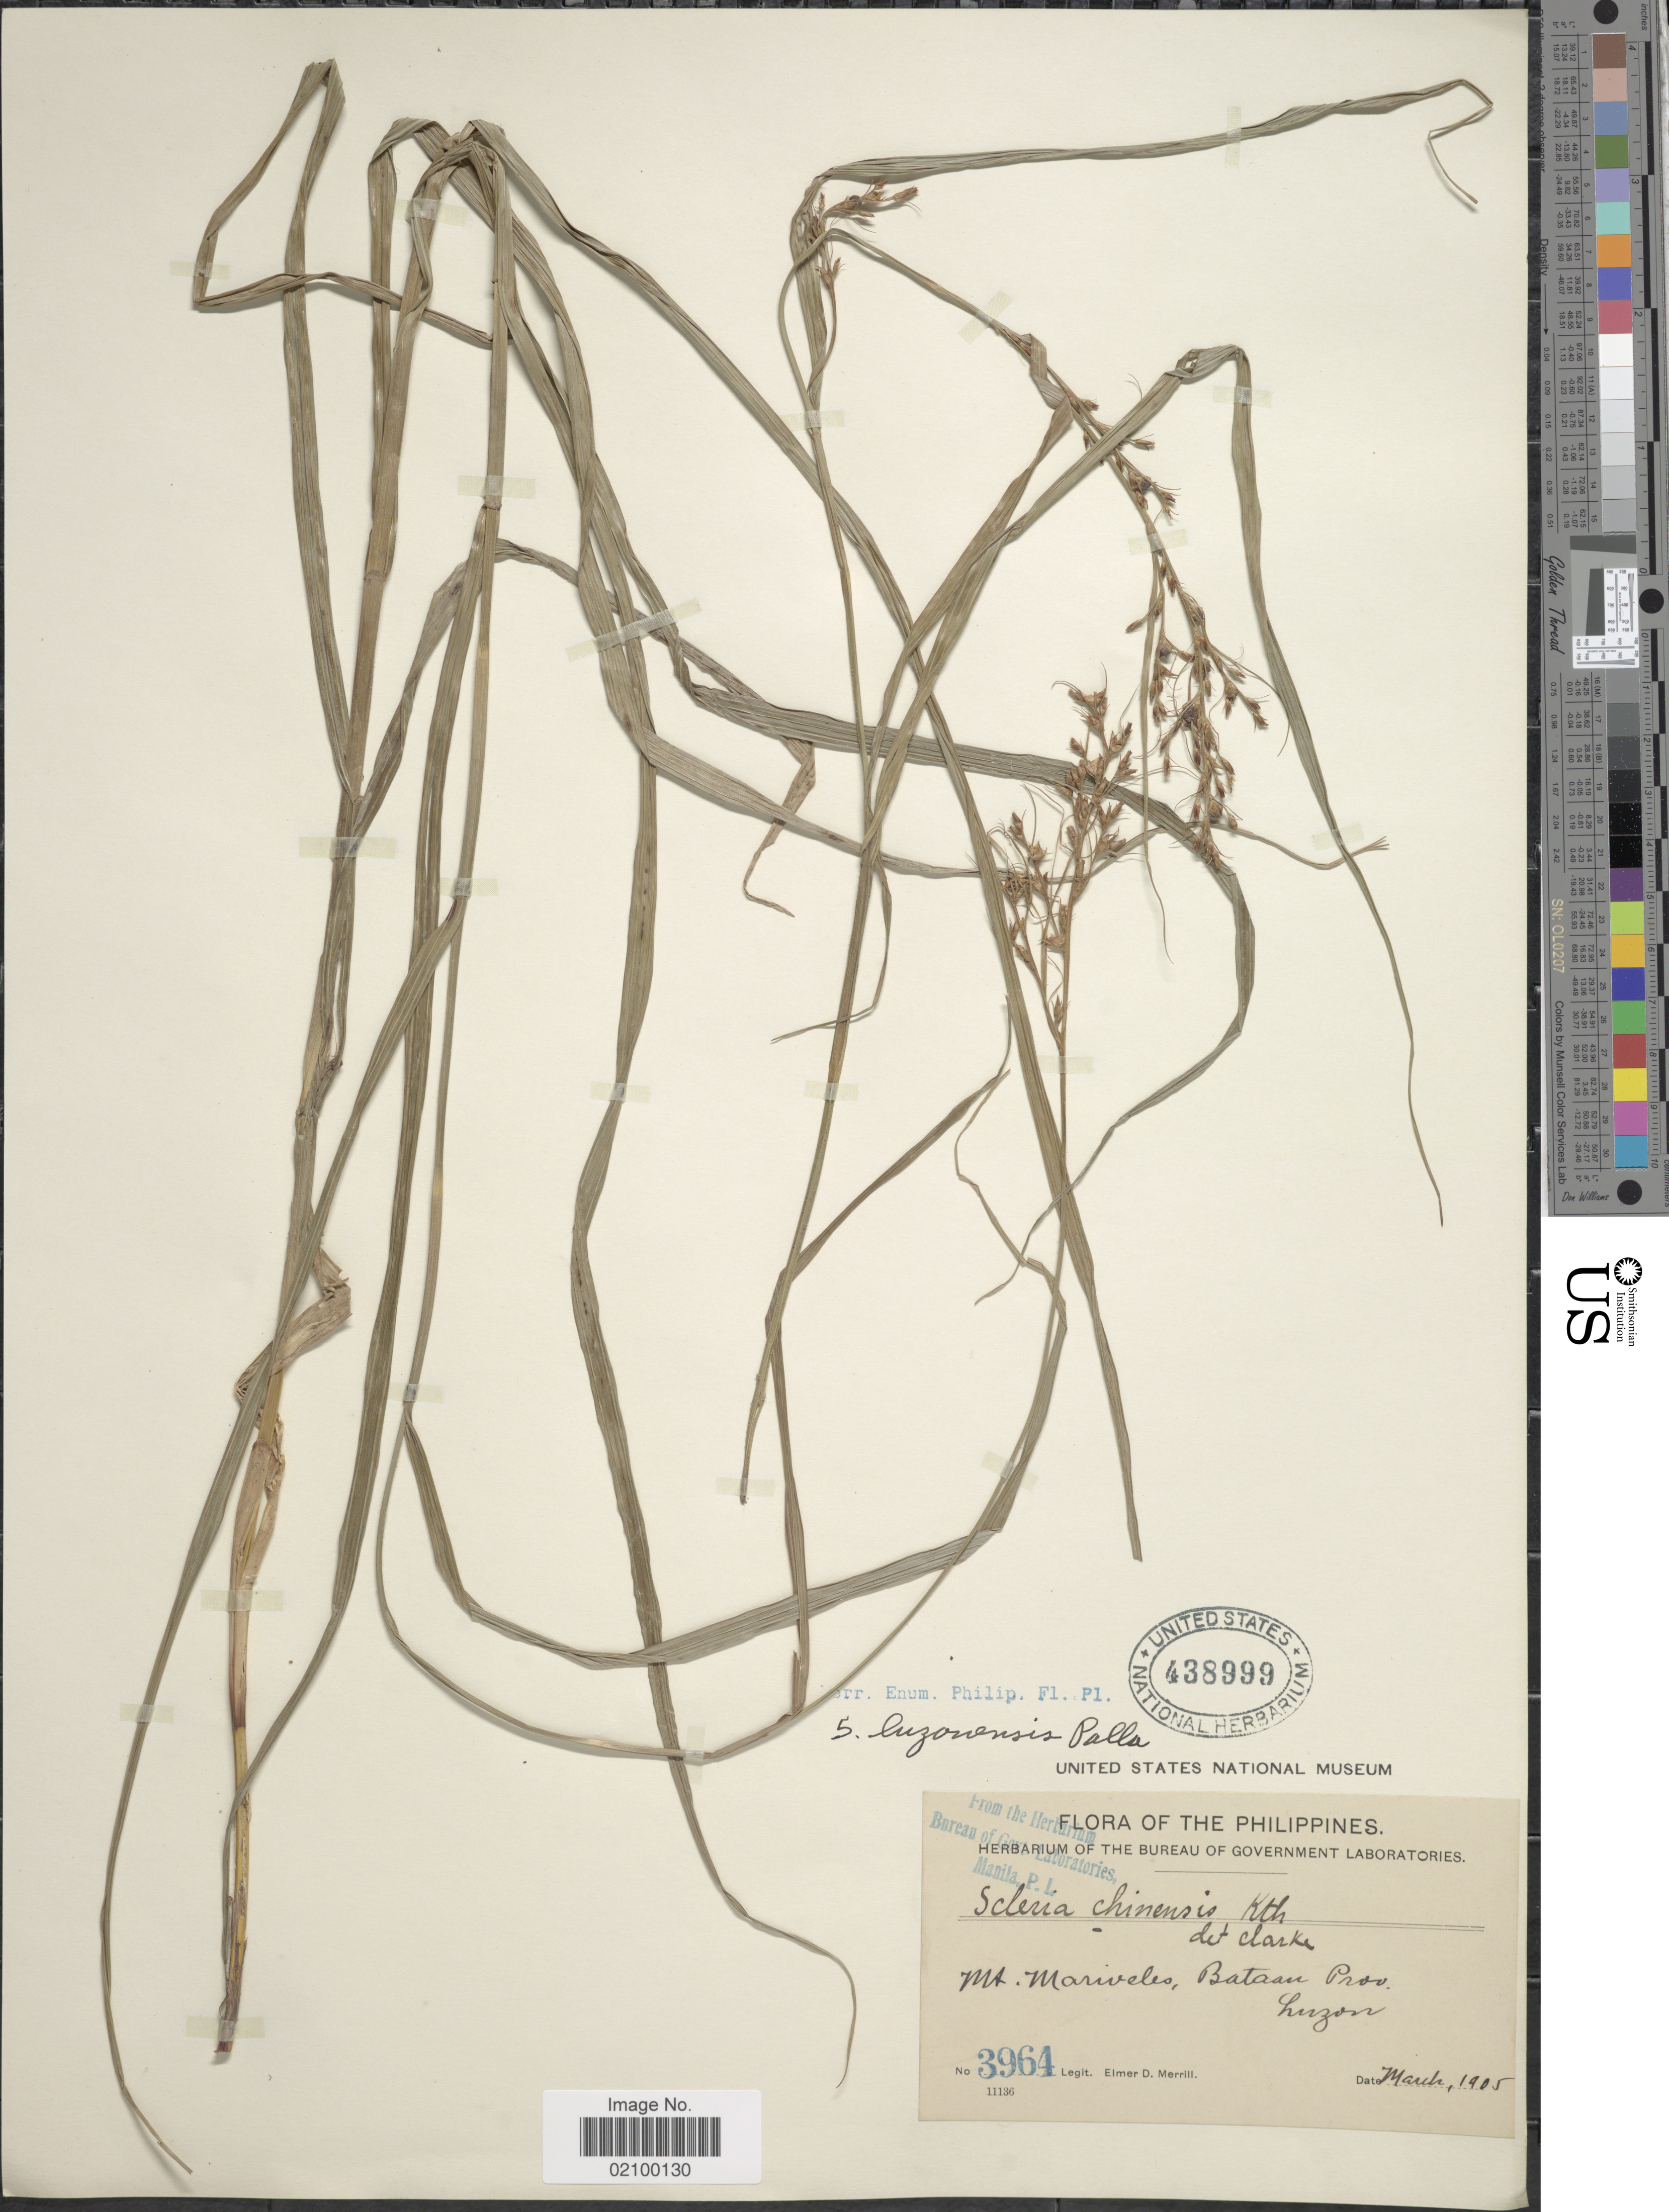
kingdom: Plantae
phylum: Tracheophyta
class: Liliopsida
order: Poales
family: Cyperaceae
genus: Scleria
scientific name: Scleria terrestris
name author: (L.) Fassett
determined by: Strong, Mark T., (BOT), Smithsonian Institution - National Museum of Natural History (UNITED STATES)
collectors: E. D. Merrill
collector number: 3964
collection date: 1905-03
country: Philippines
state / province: Cagayan Valley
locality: Mt. Mariveles, Bataan Prov. Luzon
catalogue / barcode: US 438999